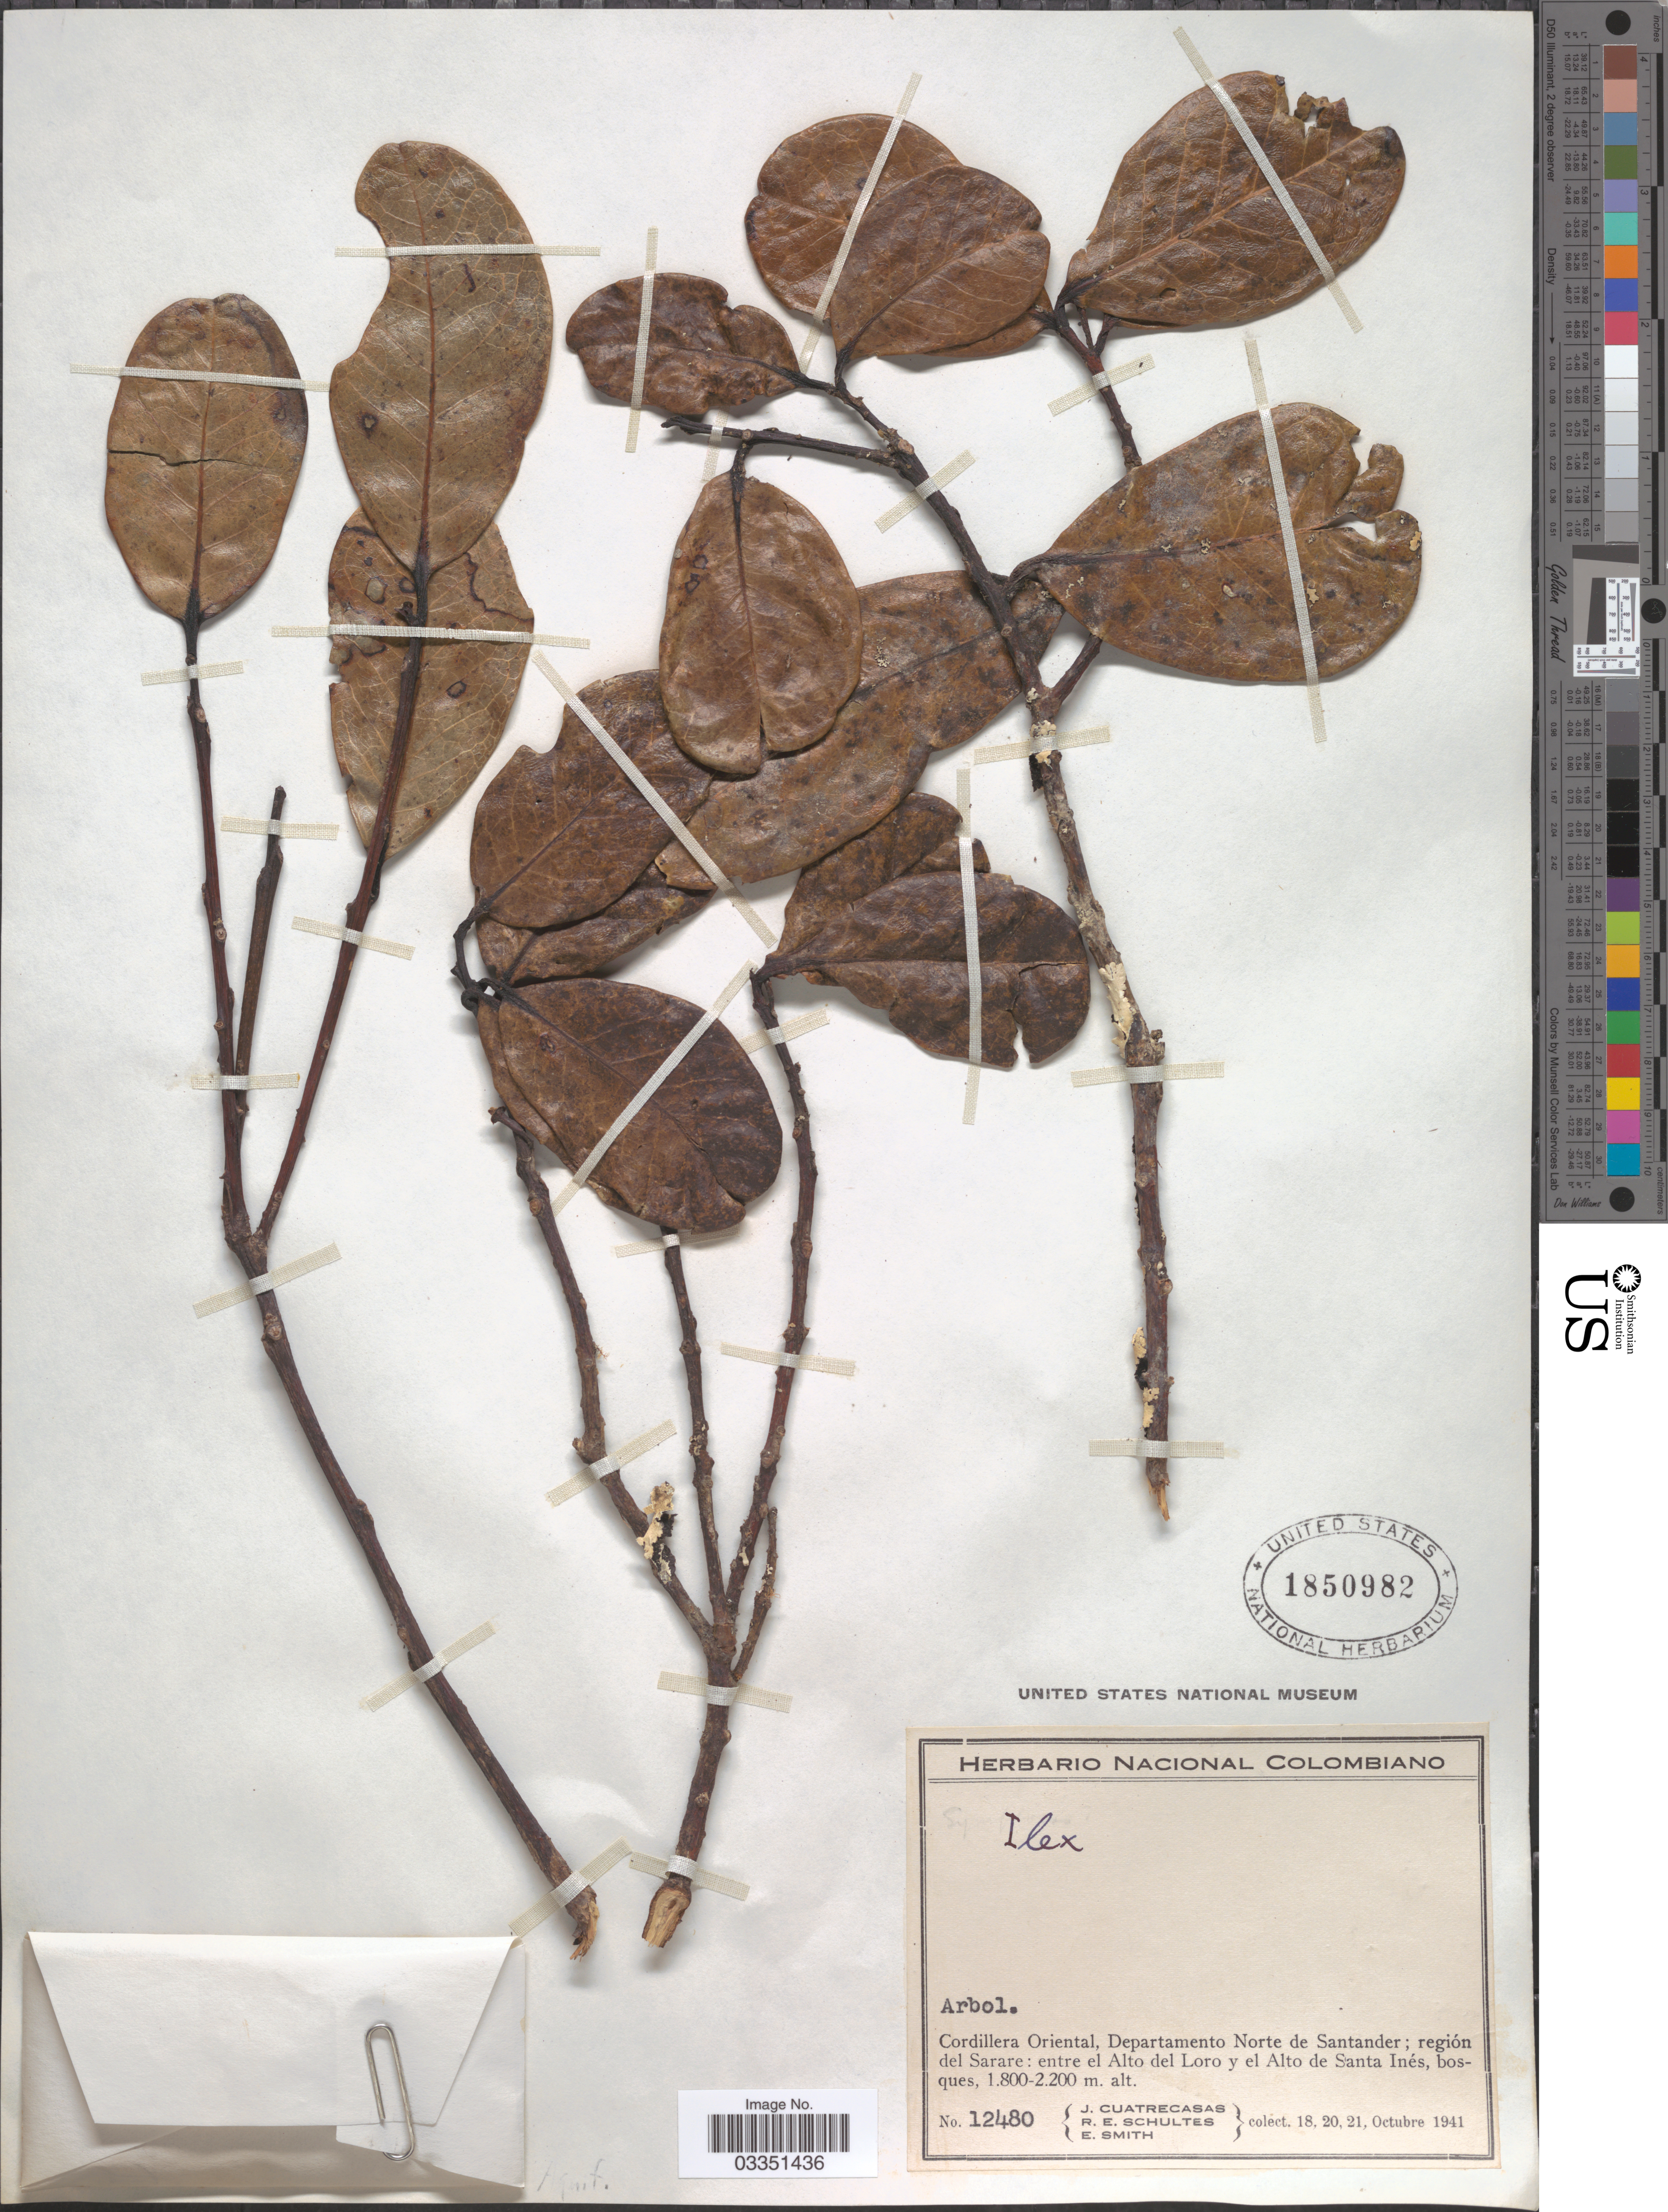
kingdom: Plantae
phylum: Tracheophyta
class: Magnoliopsida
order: Aquifoliales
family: Aquifoliaceae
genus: Ilex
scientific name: Ilex sp.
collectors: J. Cuatrecasas, R. E. Schultes & E. Smith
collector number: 12480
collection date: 1941-10-18/1941-10-21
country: Colombia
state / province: Norte de Santander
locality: Cordillera Oriental, Departamento Norte de Santander; región del Sarare: entre el Alto del Loro y el Alto de Santa Inés.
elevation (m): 1800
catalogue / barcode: US 1850982